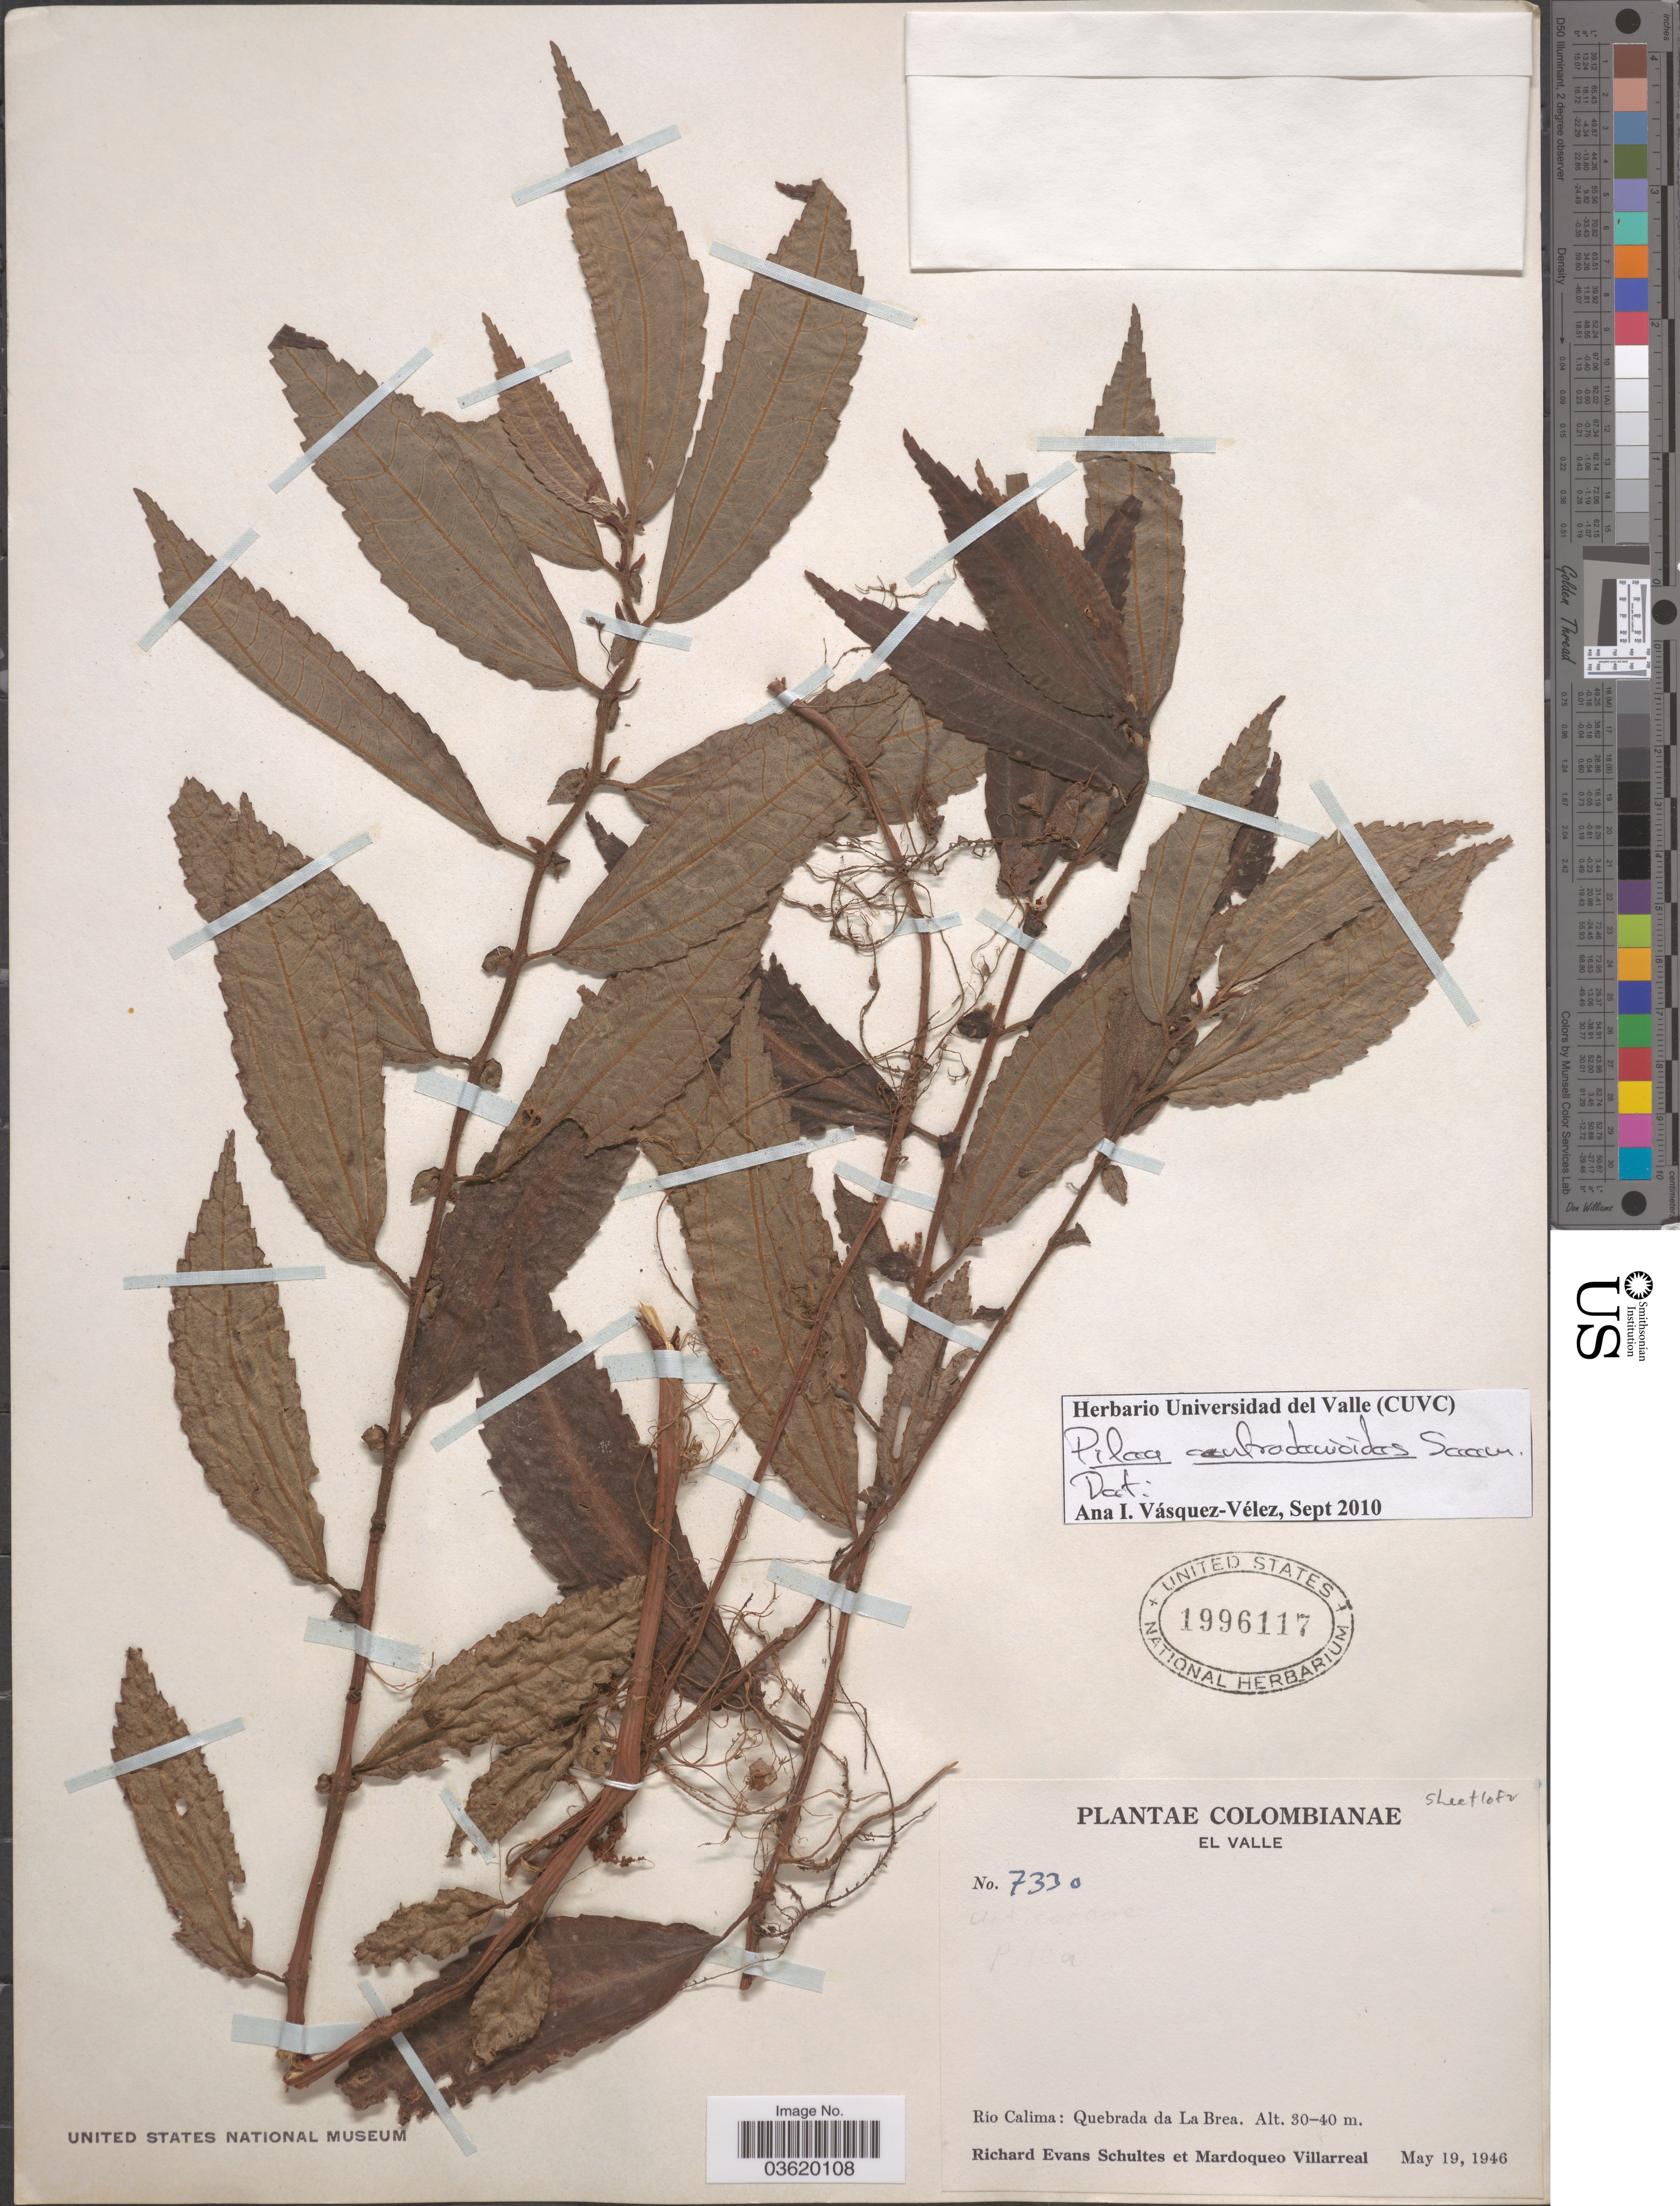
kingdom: Plantae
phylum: Tracheophyta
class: Magnoliopsida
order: Rosales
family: Urticaceae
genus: Pilea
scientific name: Pilea centradenioides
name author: Seem.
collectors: R. E. Schultes & M. Villarreal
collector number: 7330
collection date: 1946-05-19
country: Colombia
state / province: Valle del Cauca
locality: El Valle. Rio Calima: Quebrada de La Brea.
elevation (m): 30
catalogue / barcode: US 1996117